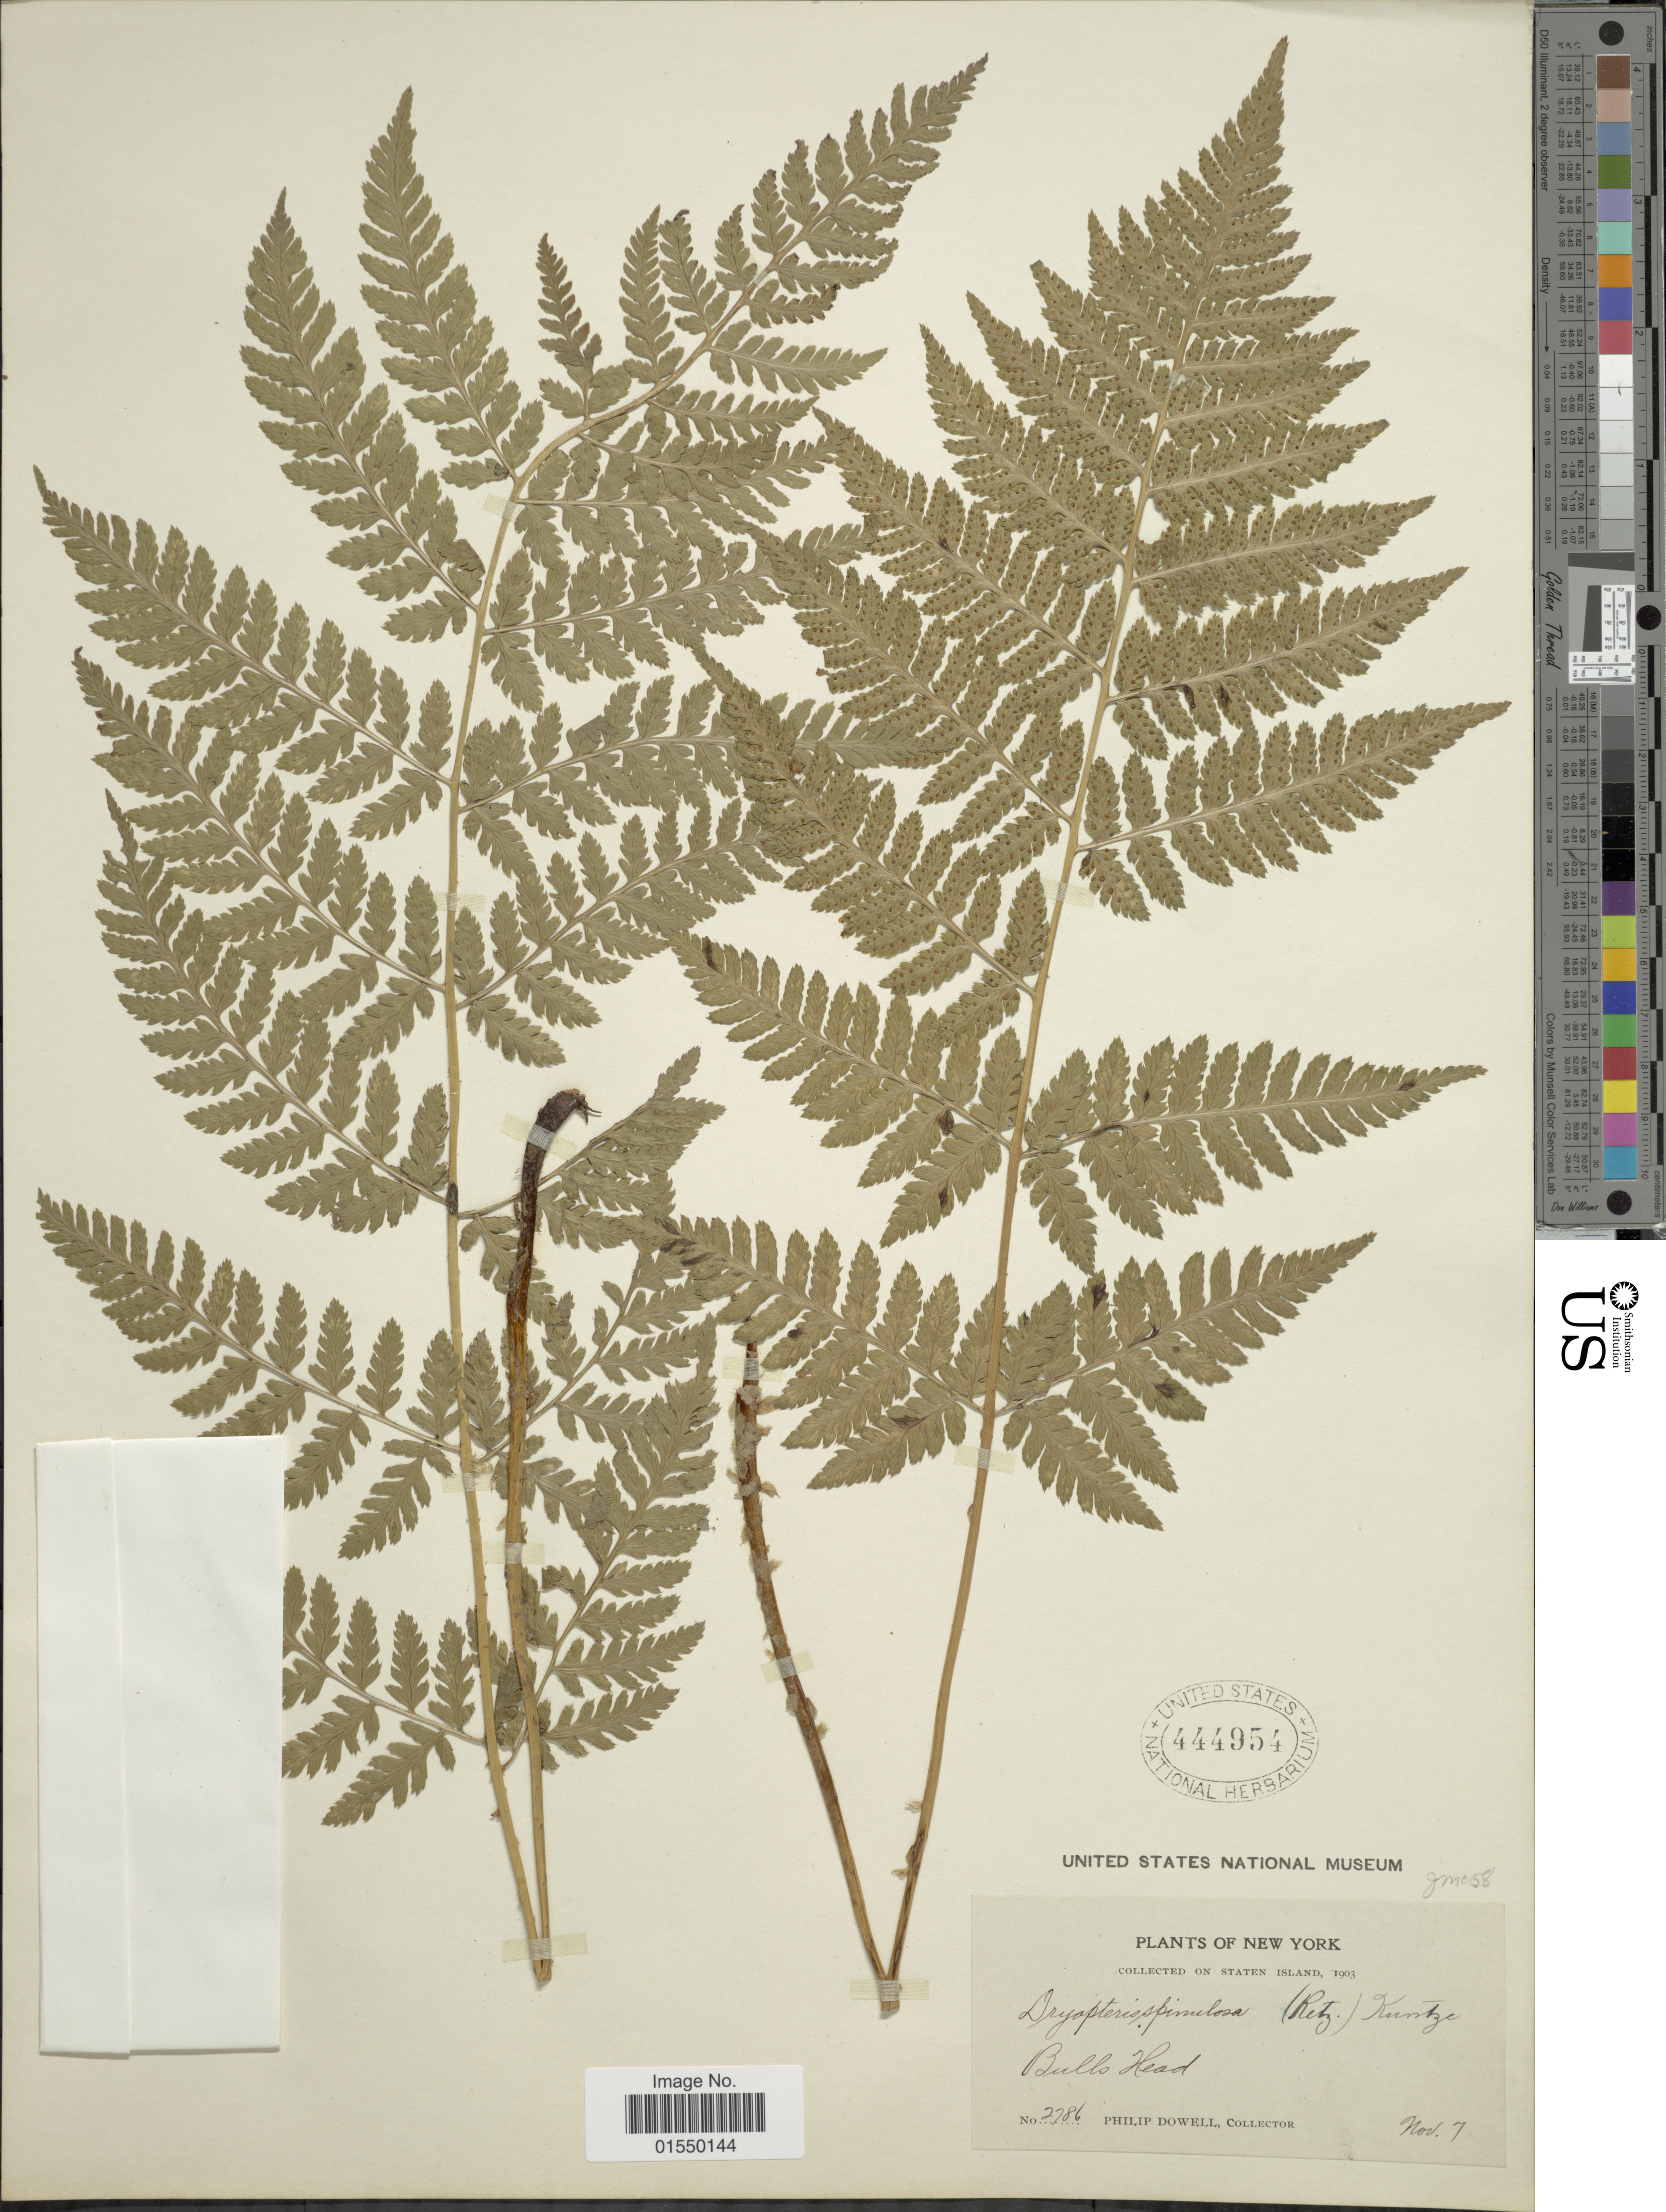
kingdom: Plantae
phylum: Tracheophyta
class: Polypodiopsida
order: Polypodiales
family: Dryopteridaceae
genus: Dryopteris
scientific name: Dryopteris carthusiana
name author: (Villars) H.P. Fuchs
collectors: P. Dowell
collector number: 2786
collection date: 1903-11-07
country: United States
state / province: New York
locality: Staten Island, Bulls Head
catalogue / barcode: US 444954